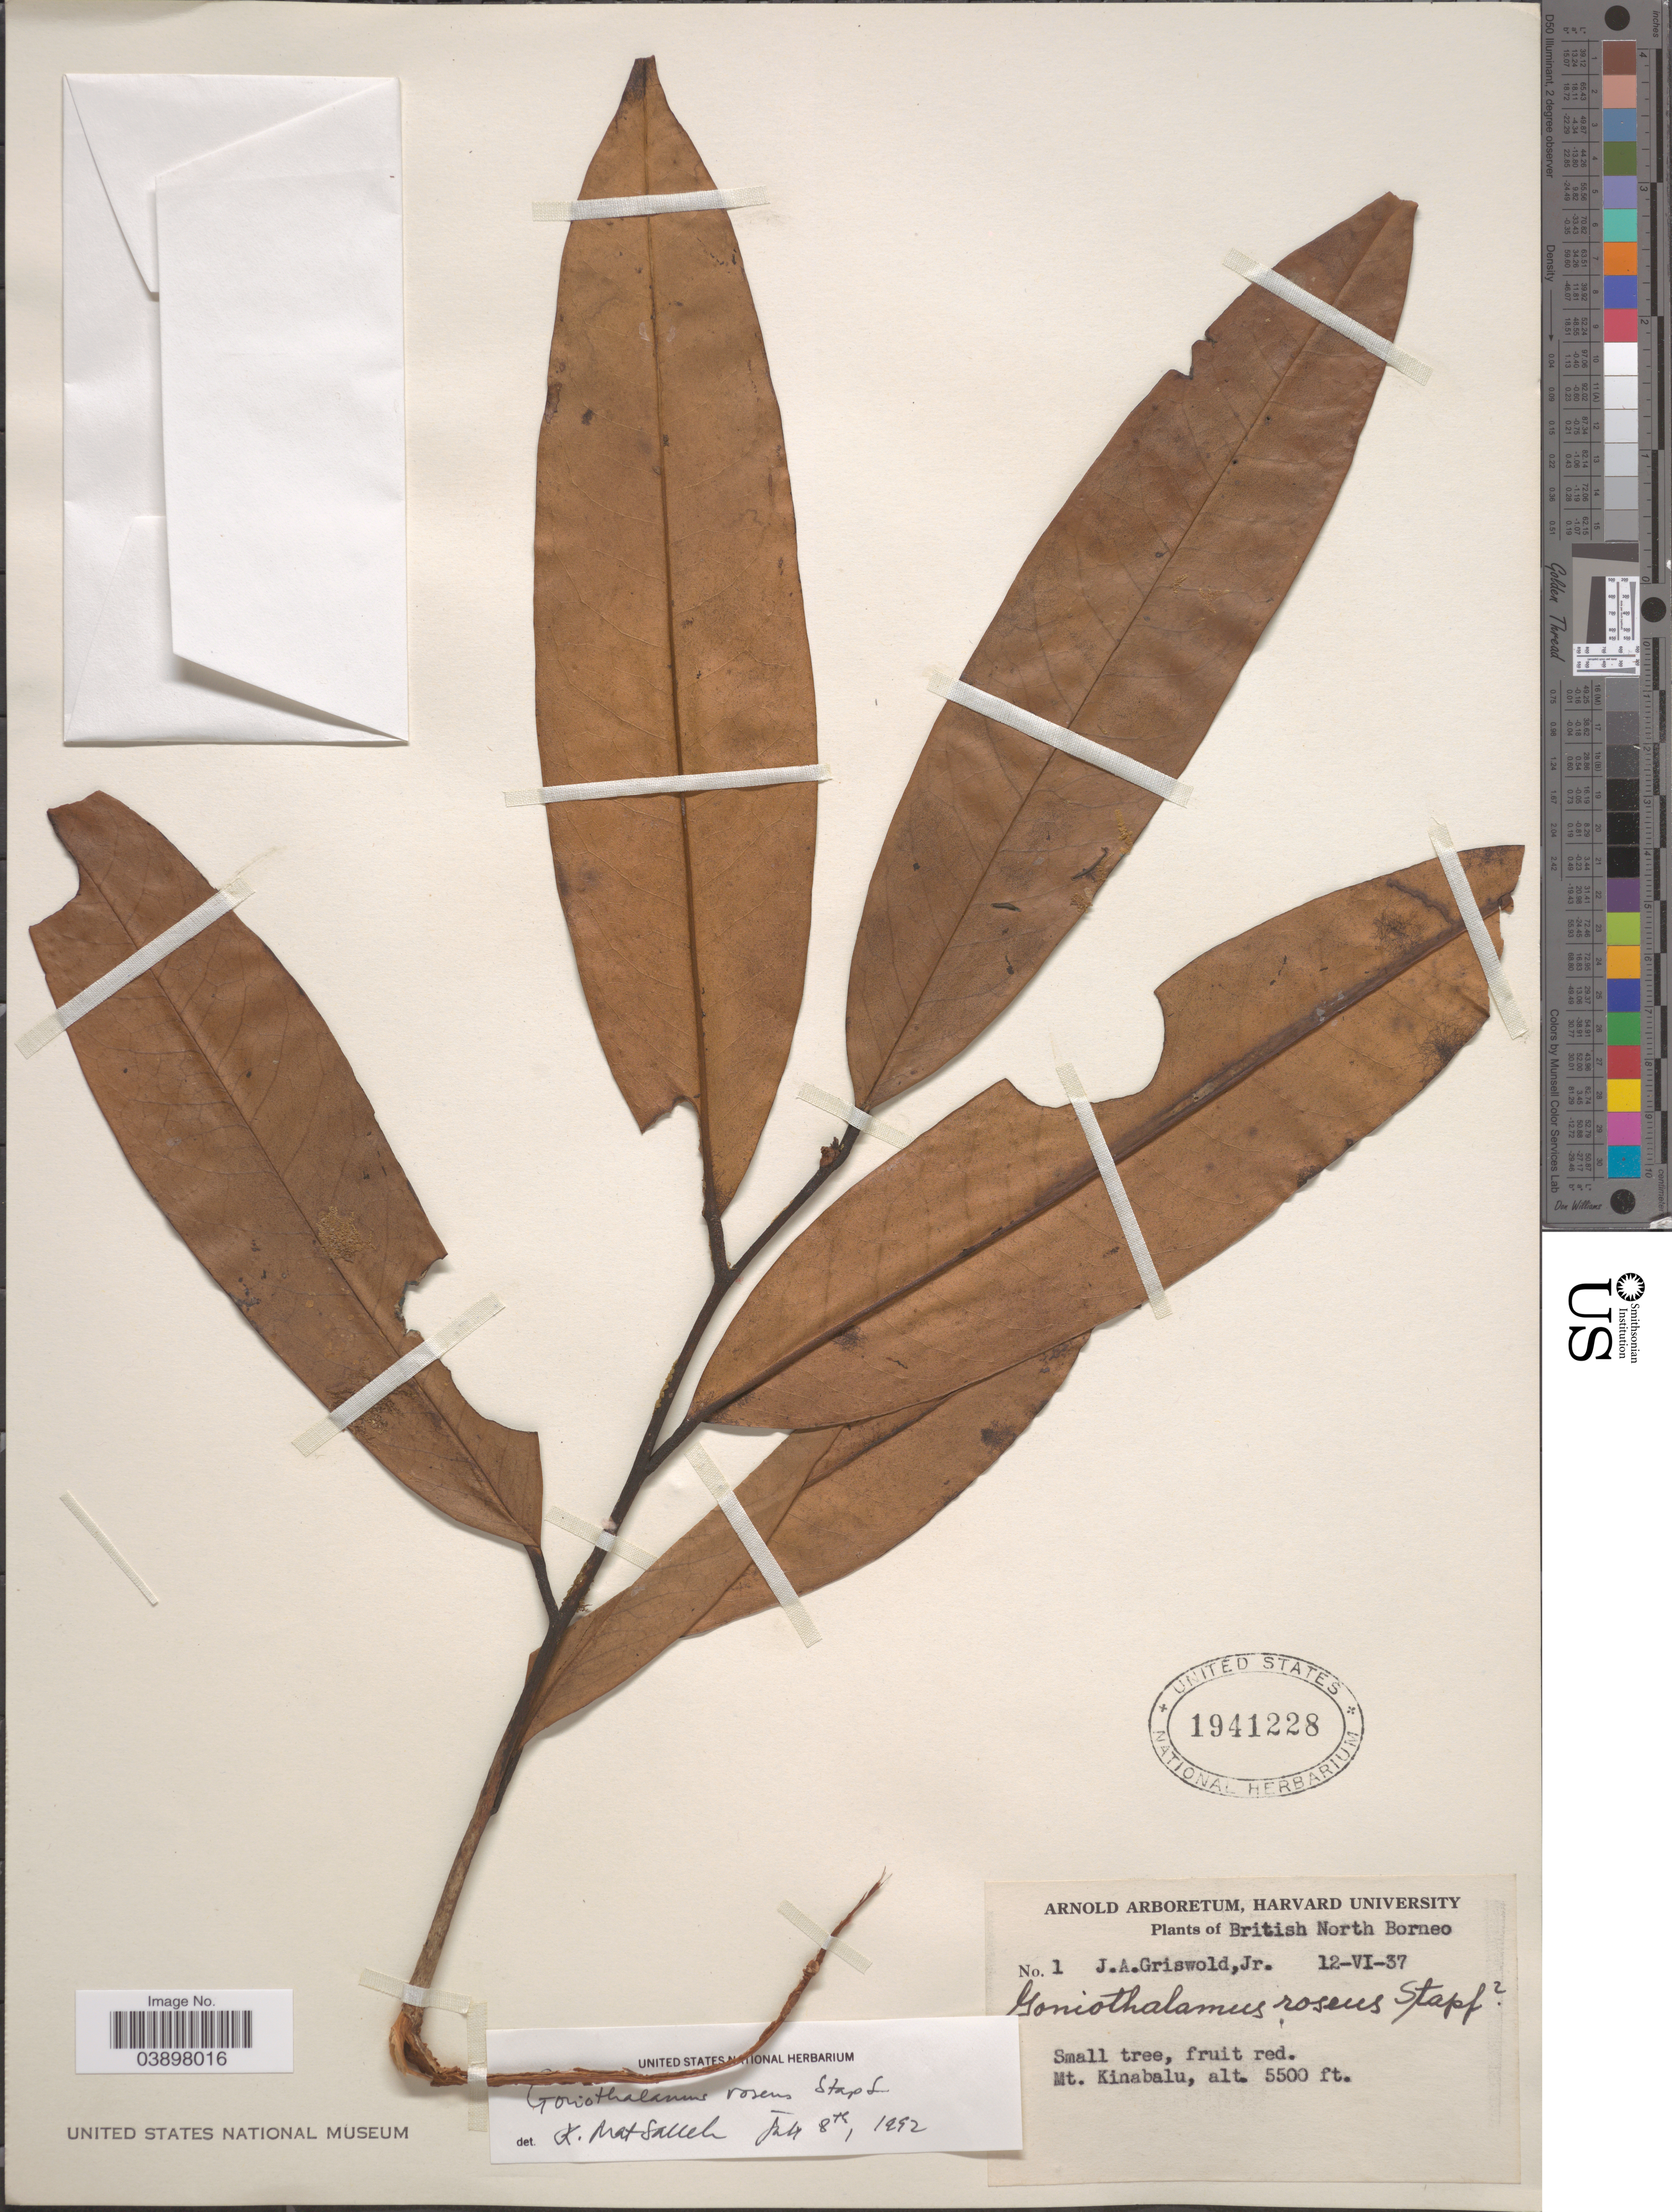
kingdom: Plantae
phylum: Tracheophyta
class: Magnoliopsida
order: Magnoliales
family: Annonaceae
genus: Goniothalamus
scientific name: Goniothalamus roseus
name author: Stapf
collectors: J. Griswold Jr.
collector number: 1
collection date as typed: Transcribed d/m/y: 12/6/37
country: Malaysia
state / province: Sabah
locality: British North Borneo. Mt. Kinabalu.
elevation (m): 1676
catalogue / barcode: US 1941228